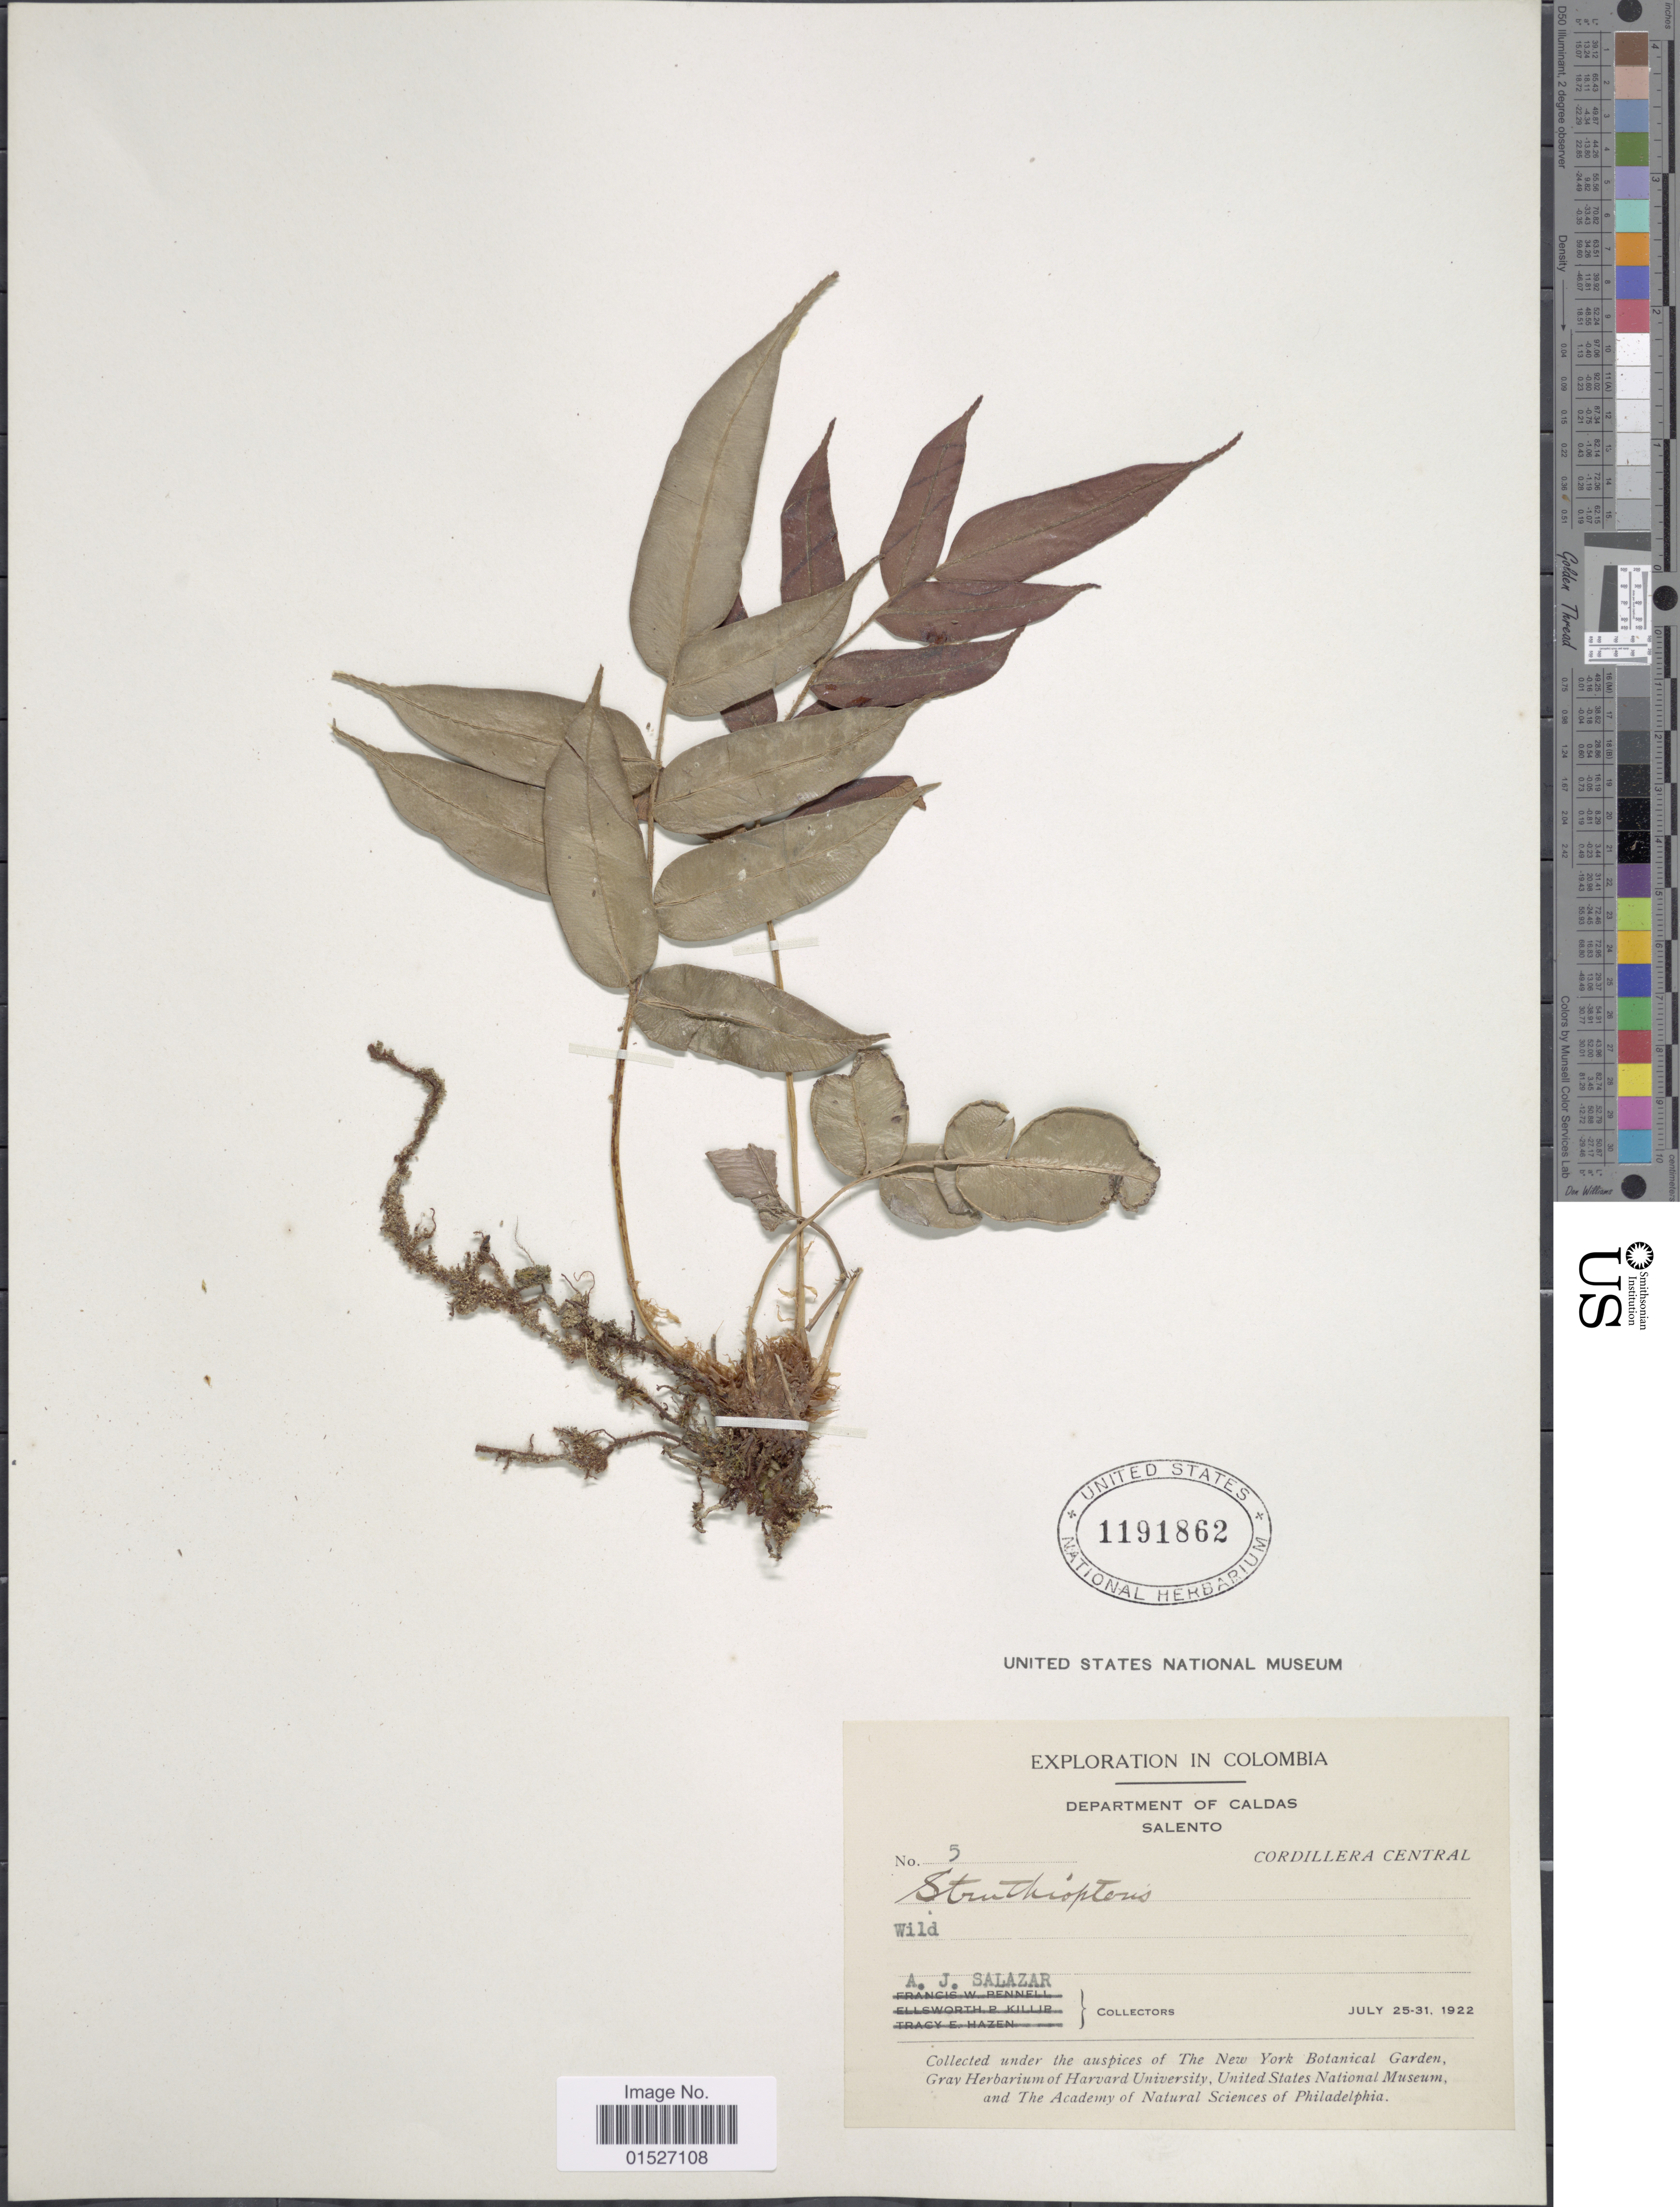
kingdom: Plantae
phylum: Tracheophyta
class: Polypodiopsida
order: Polypodiales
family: Blechnaceae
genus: Blechnum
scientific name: Blechnum sp.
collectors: A. Salazar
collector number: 5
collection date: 1922-07-25/1922-07-31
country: Colombia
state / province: Caldas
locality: Department of Caldas, Salento. Cordillera Central.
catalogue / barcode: US 1191862